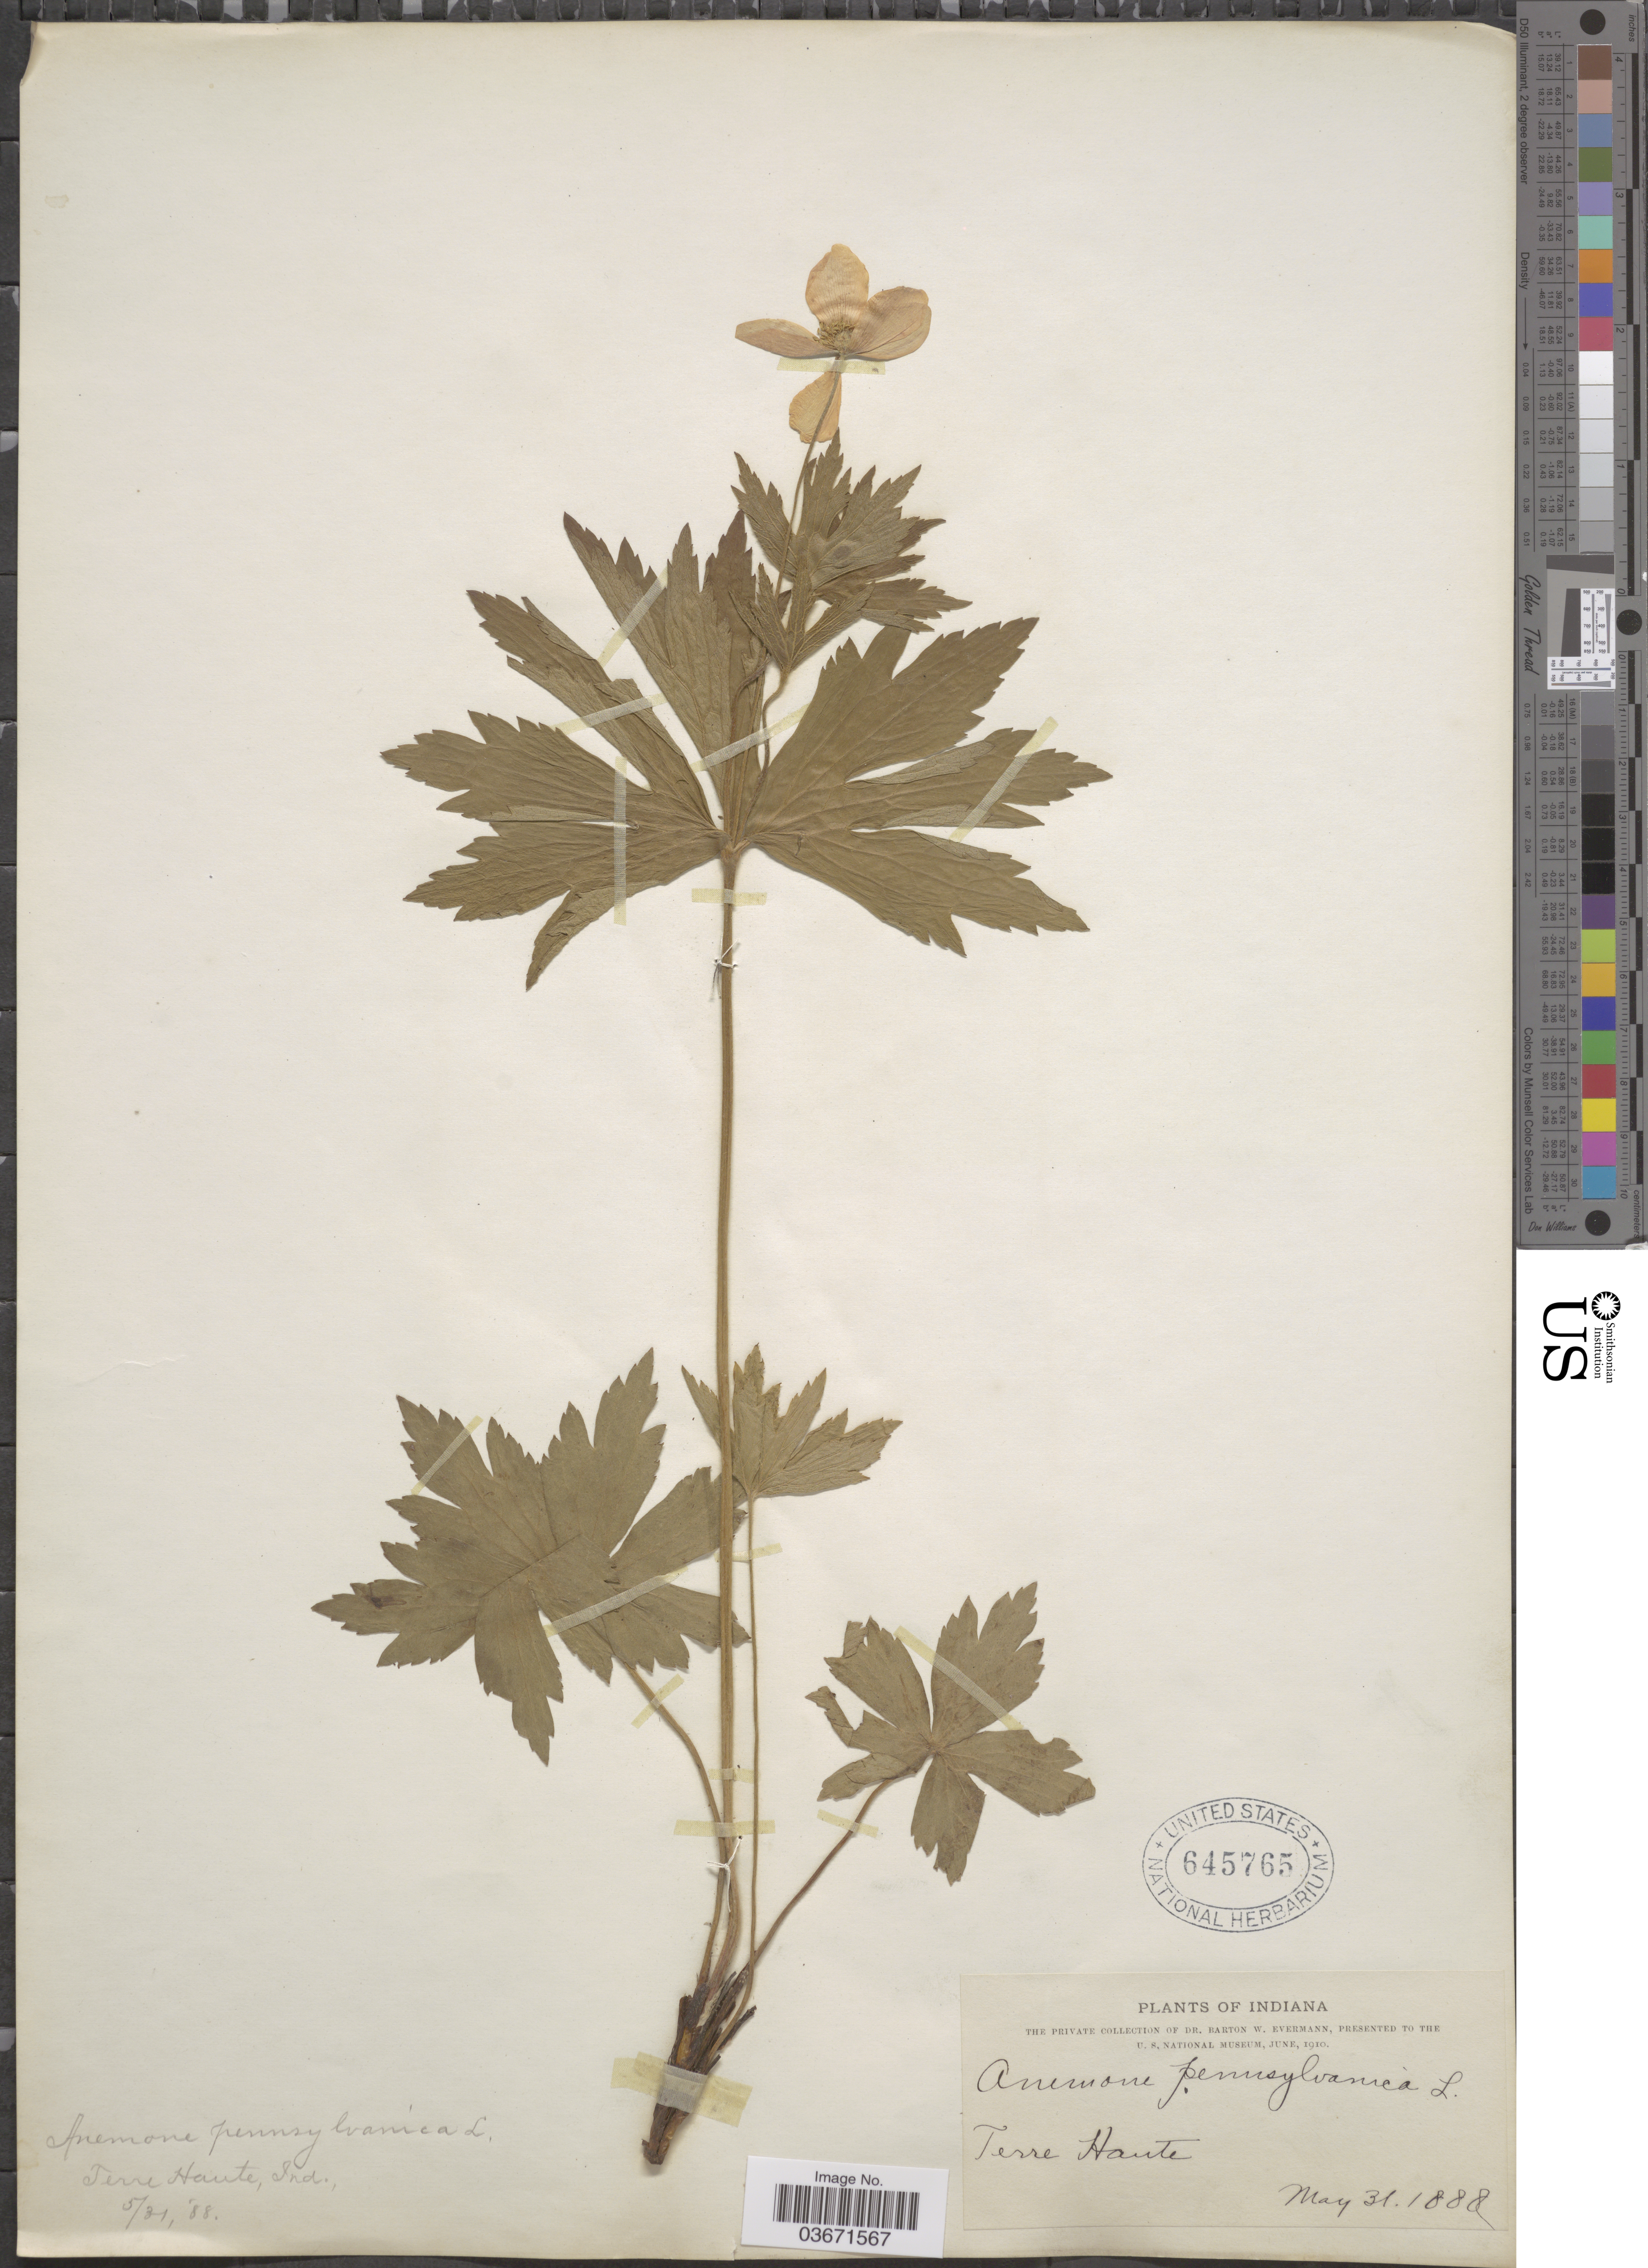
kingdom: Plantae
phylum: Tracheophyta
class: Magnoliopsida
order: Ranunculales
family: Ranunculaceae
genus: Anemone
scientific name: Anemone canadensis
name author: L.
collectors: B. W. Evermann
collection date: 1888-05-31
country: United States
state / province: Indiana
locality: Terre Haute.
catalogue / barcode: US 645765